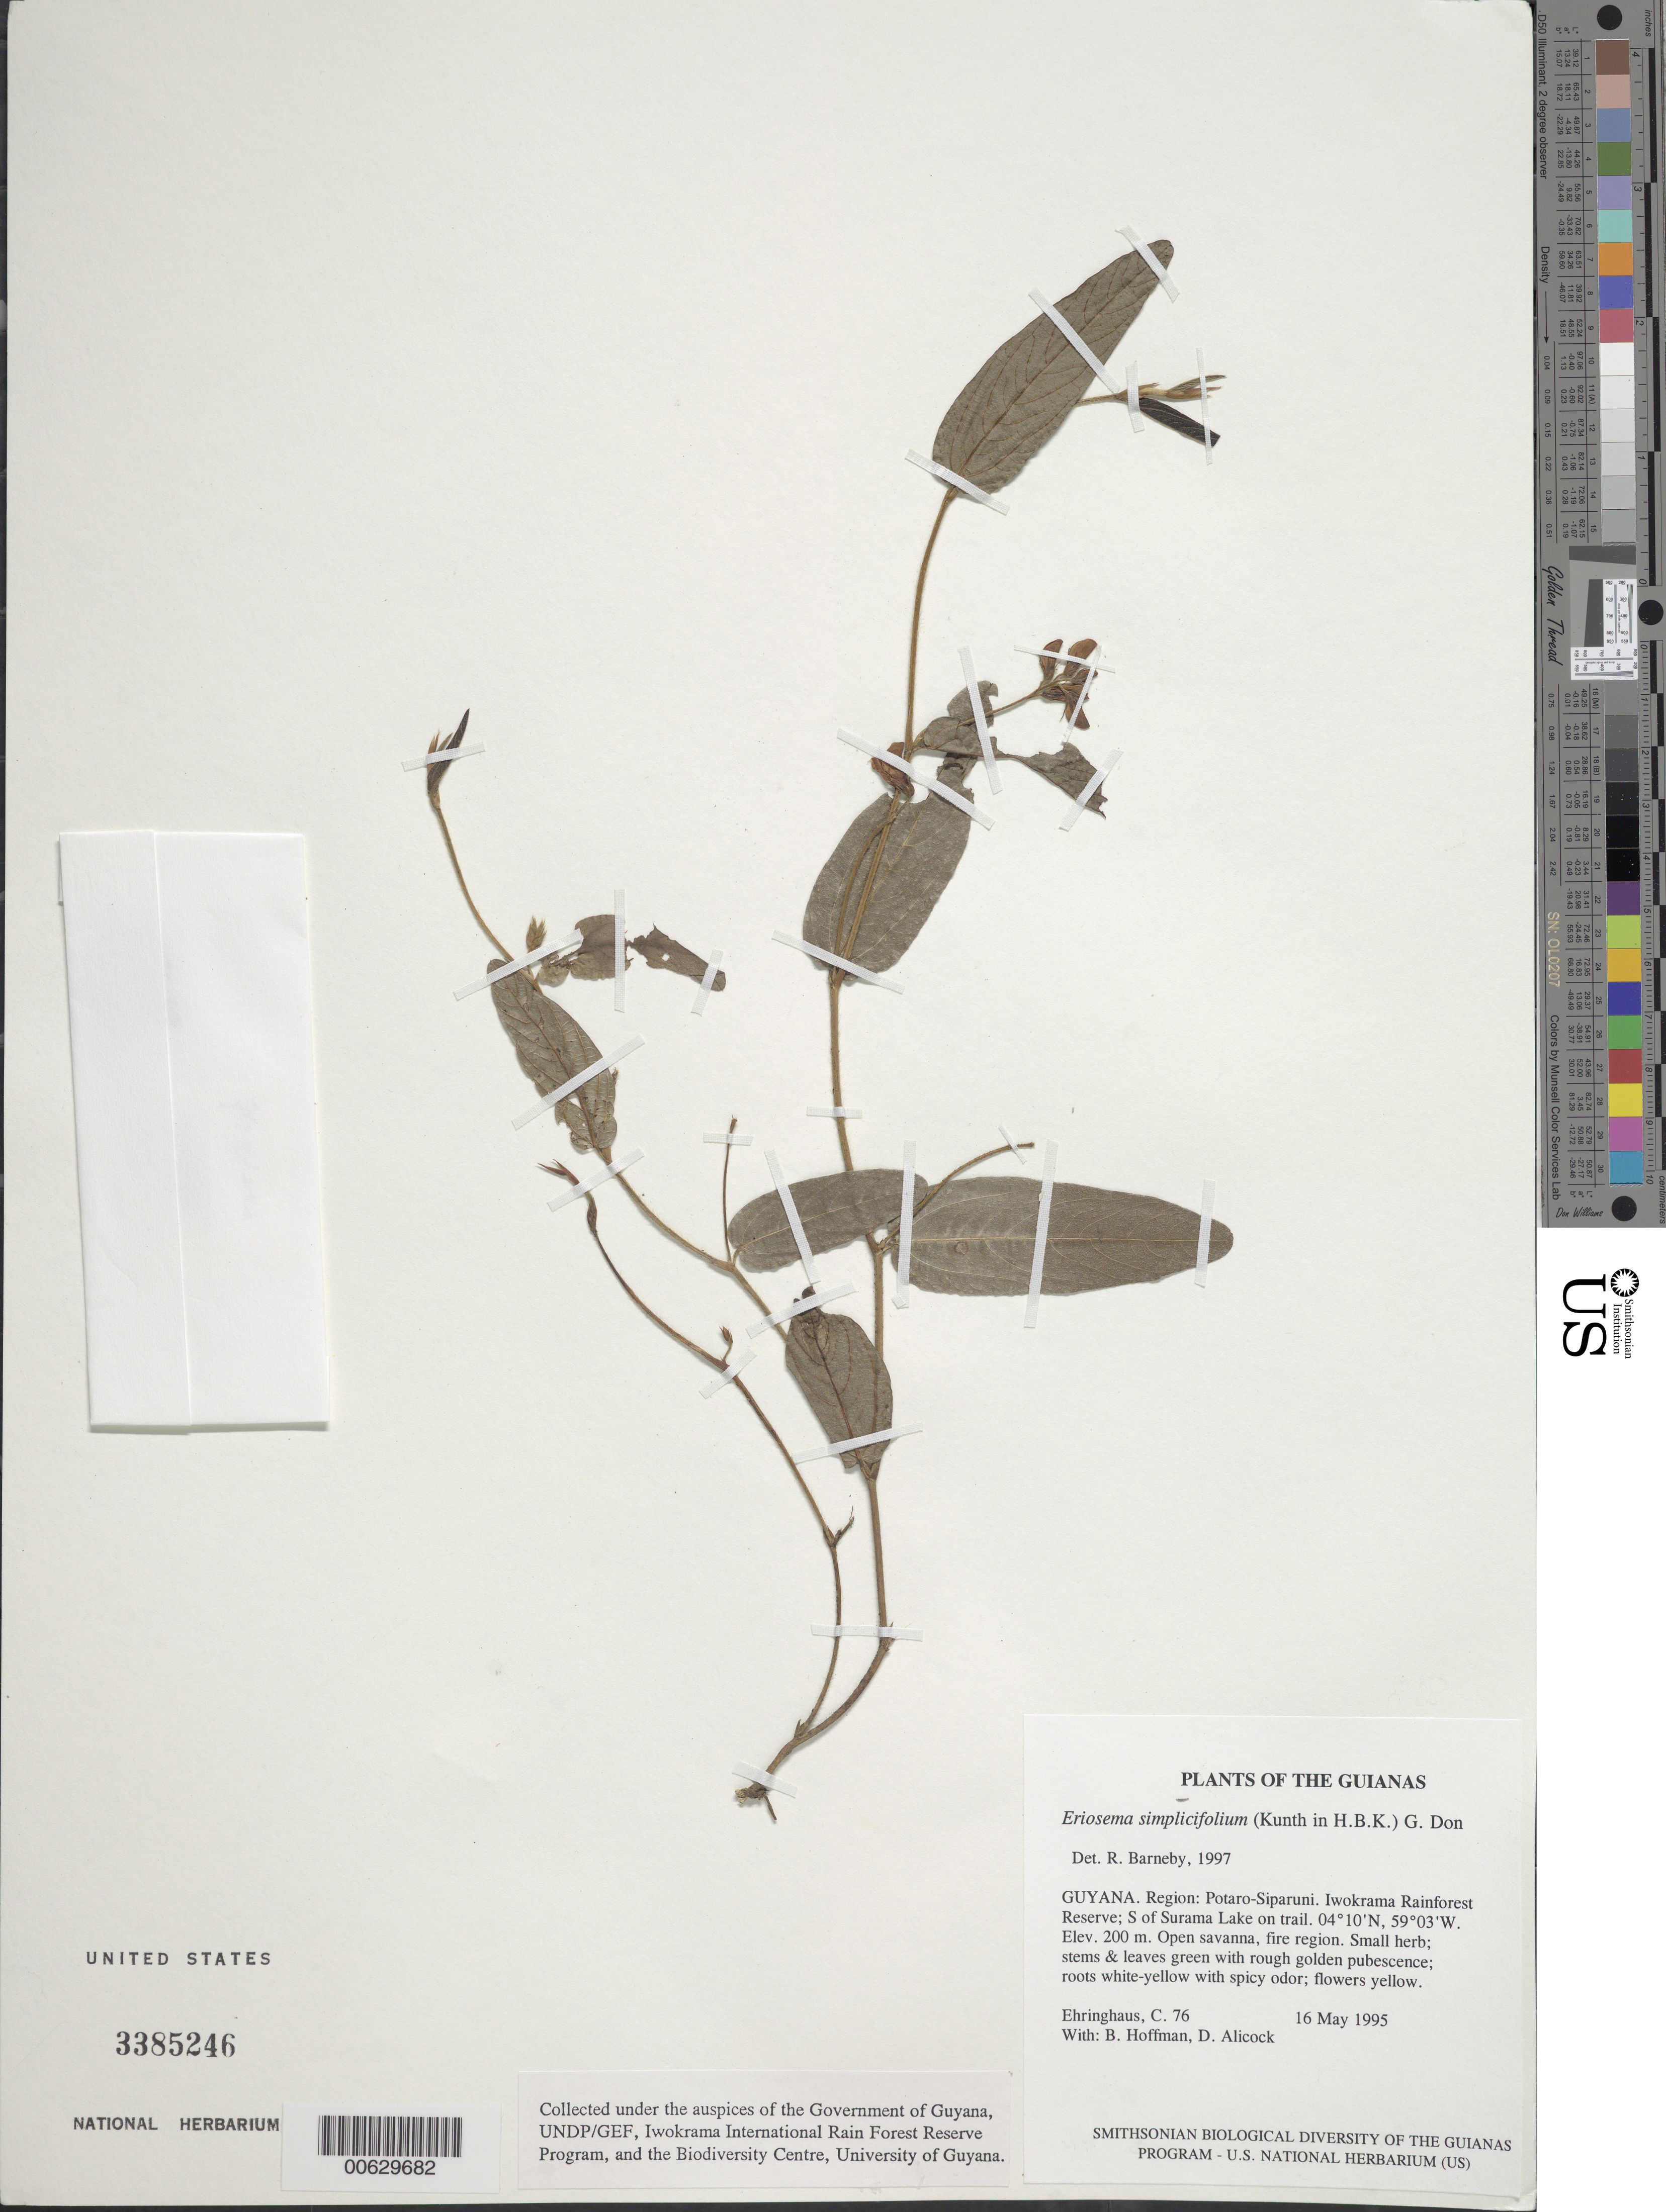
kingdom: Plantae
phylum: Tracheophyta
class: Magnoliopsida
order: Fabales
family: Fabaceae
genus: Eriosema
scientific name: Eriosema simplicifolium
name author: (Kunth) G. Don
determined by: Barneby, Rupert C., (NY)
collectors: C. Ehringhaus, B. Hoffman & D. Allicock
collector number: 76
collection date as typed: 16 May 1995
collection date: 1995-05-16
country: Guyana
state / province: Potaro-Siparuni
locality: Iwokrama Rainforest Reserve; S of Surama Lake on trail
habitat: Open savanna, fire region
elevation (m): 200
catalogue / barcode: US 3385246